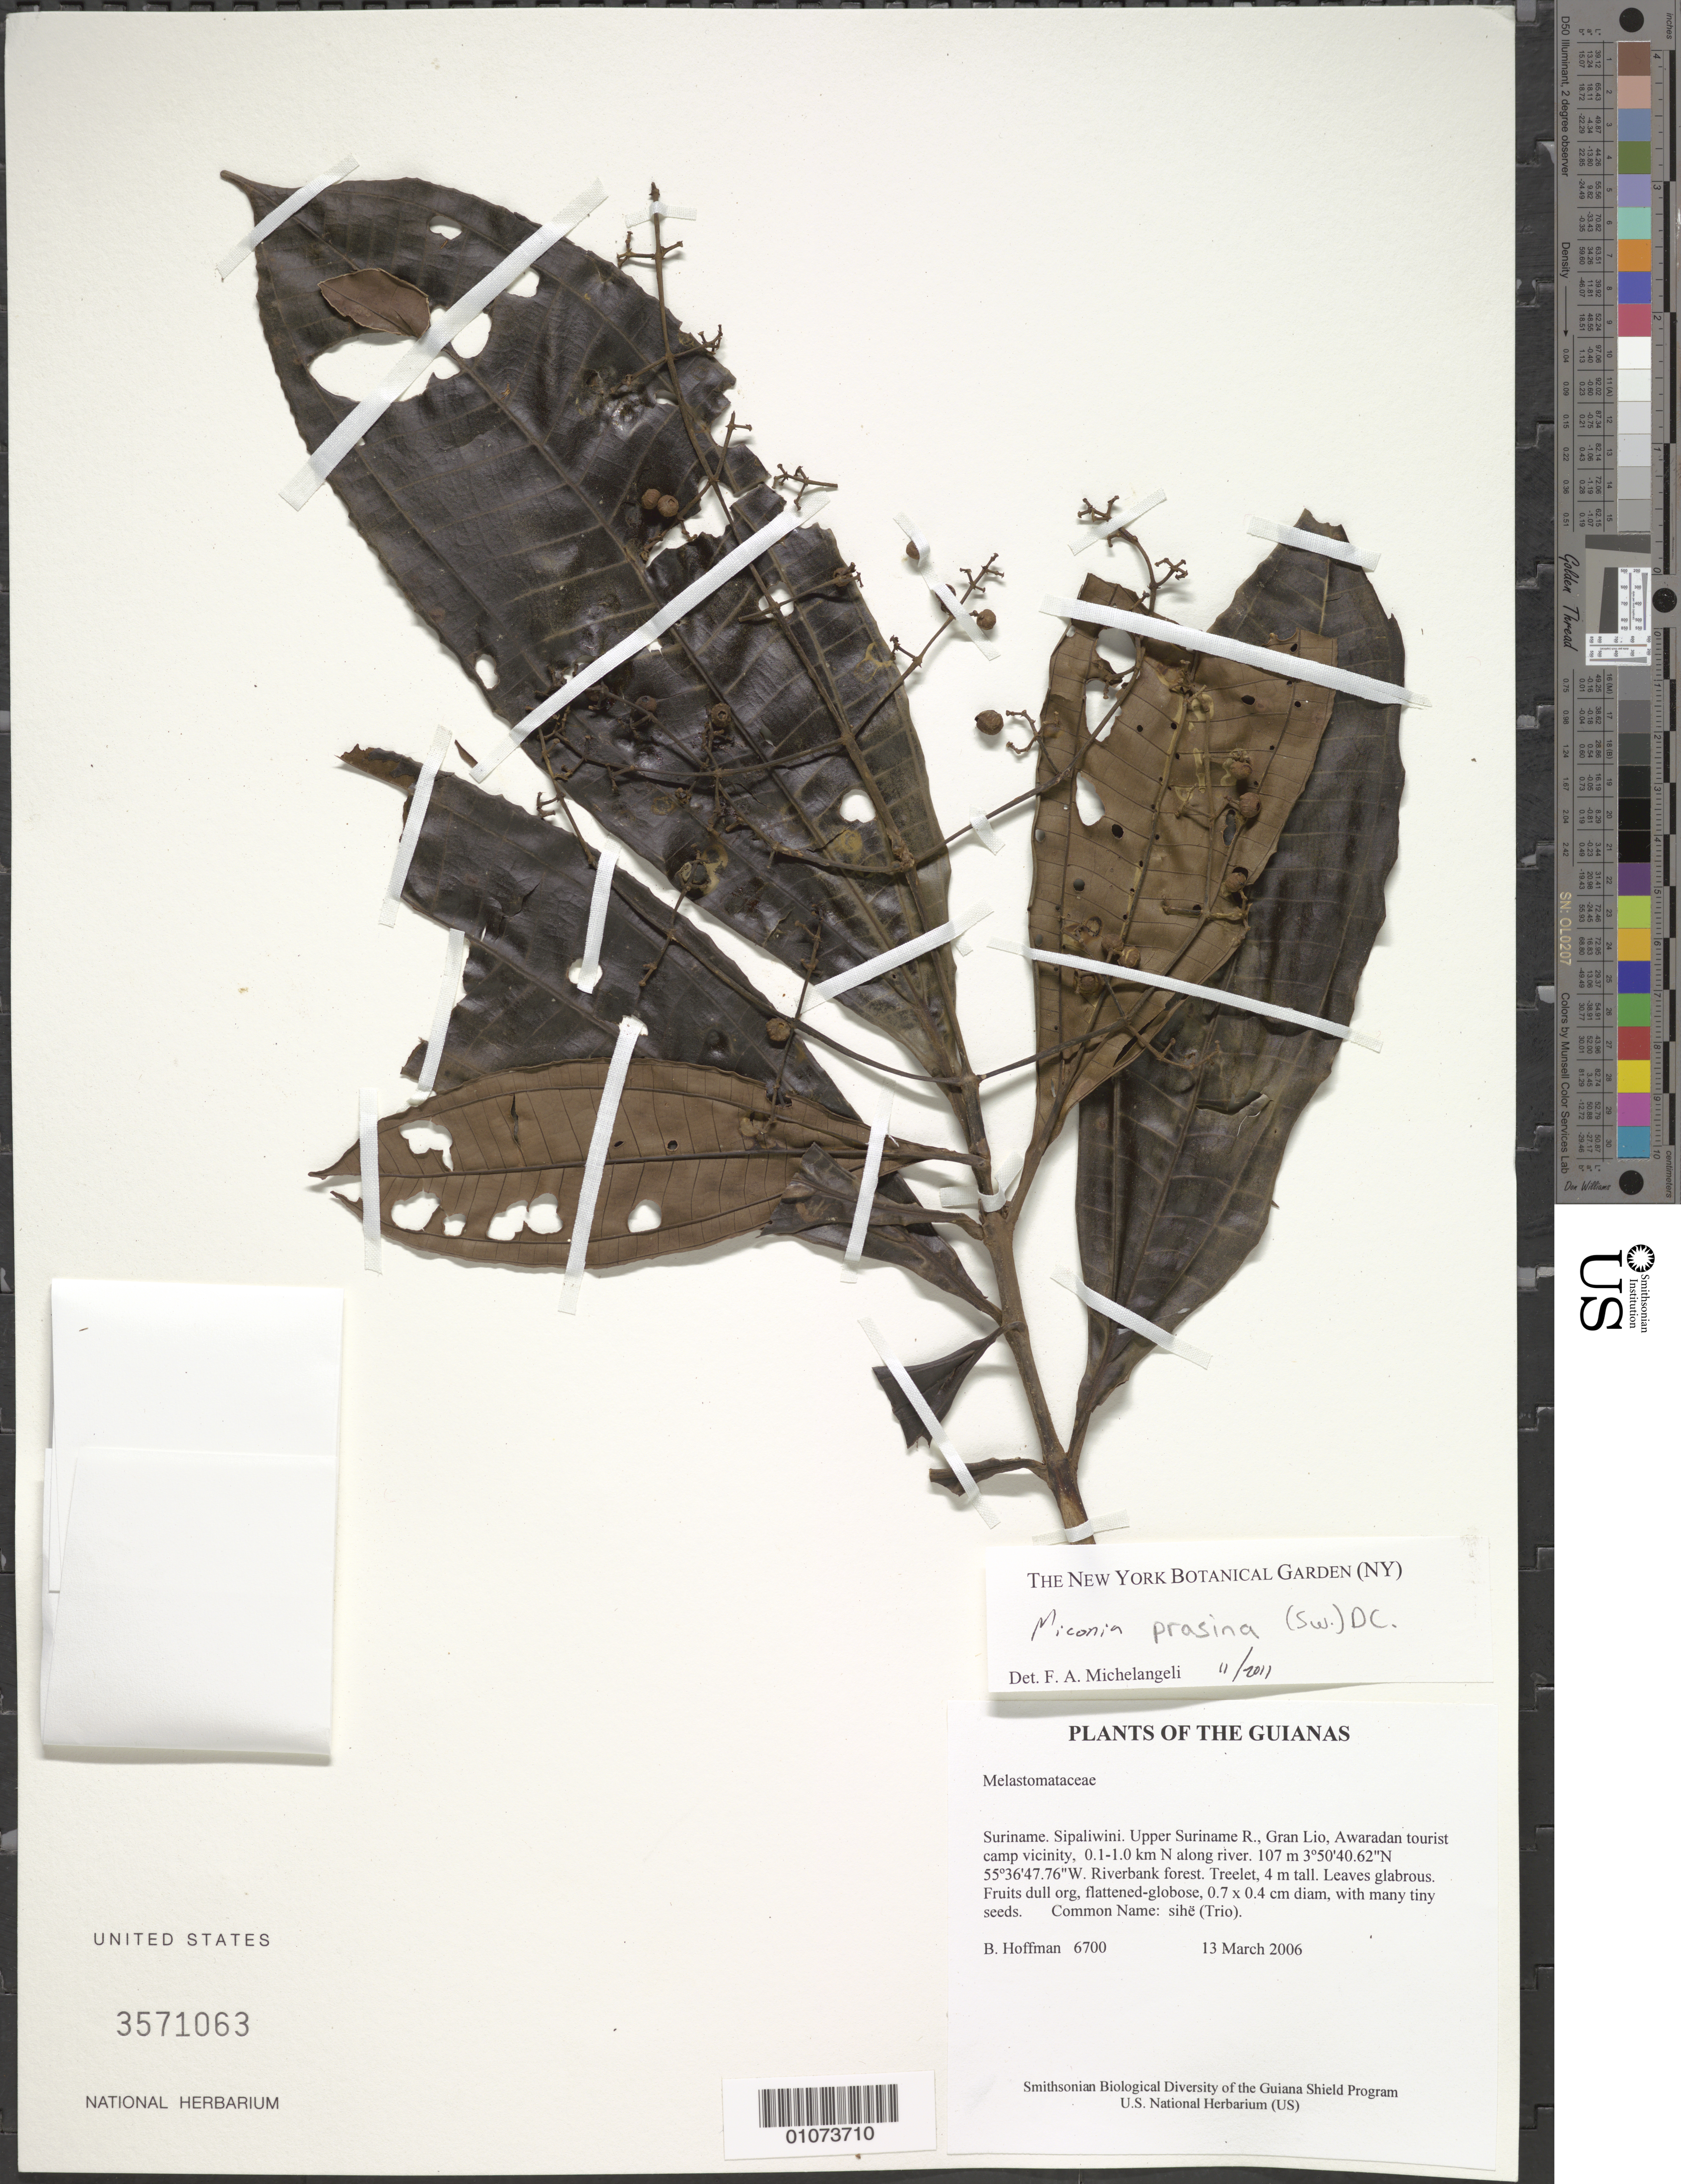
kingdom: Plantae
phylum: Tracheophyta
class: Magnoliopsida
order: Myrtales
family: Melastomataceae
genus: Miconia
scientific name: Miconia prasina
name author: (Sw.) DC.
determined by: Goldenberg, R.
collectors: B. Hoffman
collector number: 6700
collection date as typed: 13 March 2006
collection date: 2006-03-13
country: Suriname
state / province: Sipaliwini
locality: Upper Suriname R., Gran Lio, Awaradan tourist camp vicinity, 0.1-1.0 km N along river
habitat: Riverbank forest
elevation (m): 107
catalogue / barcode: US 3571063